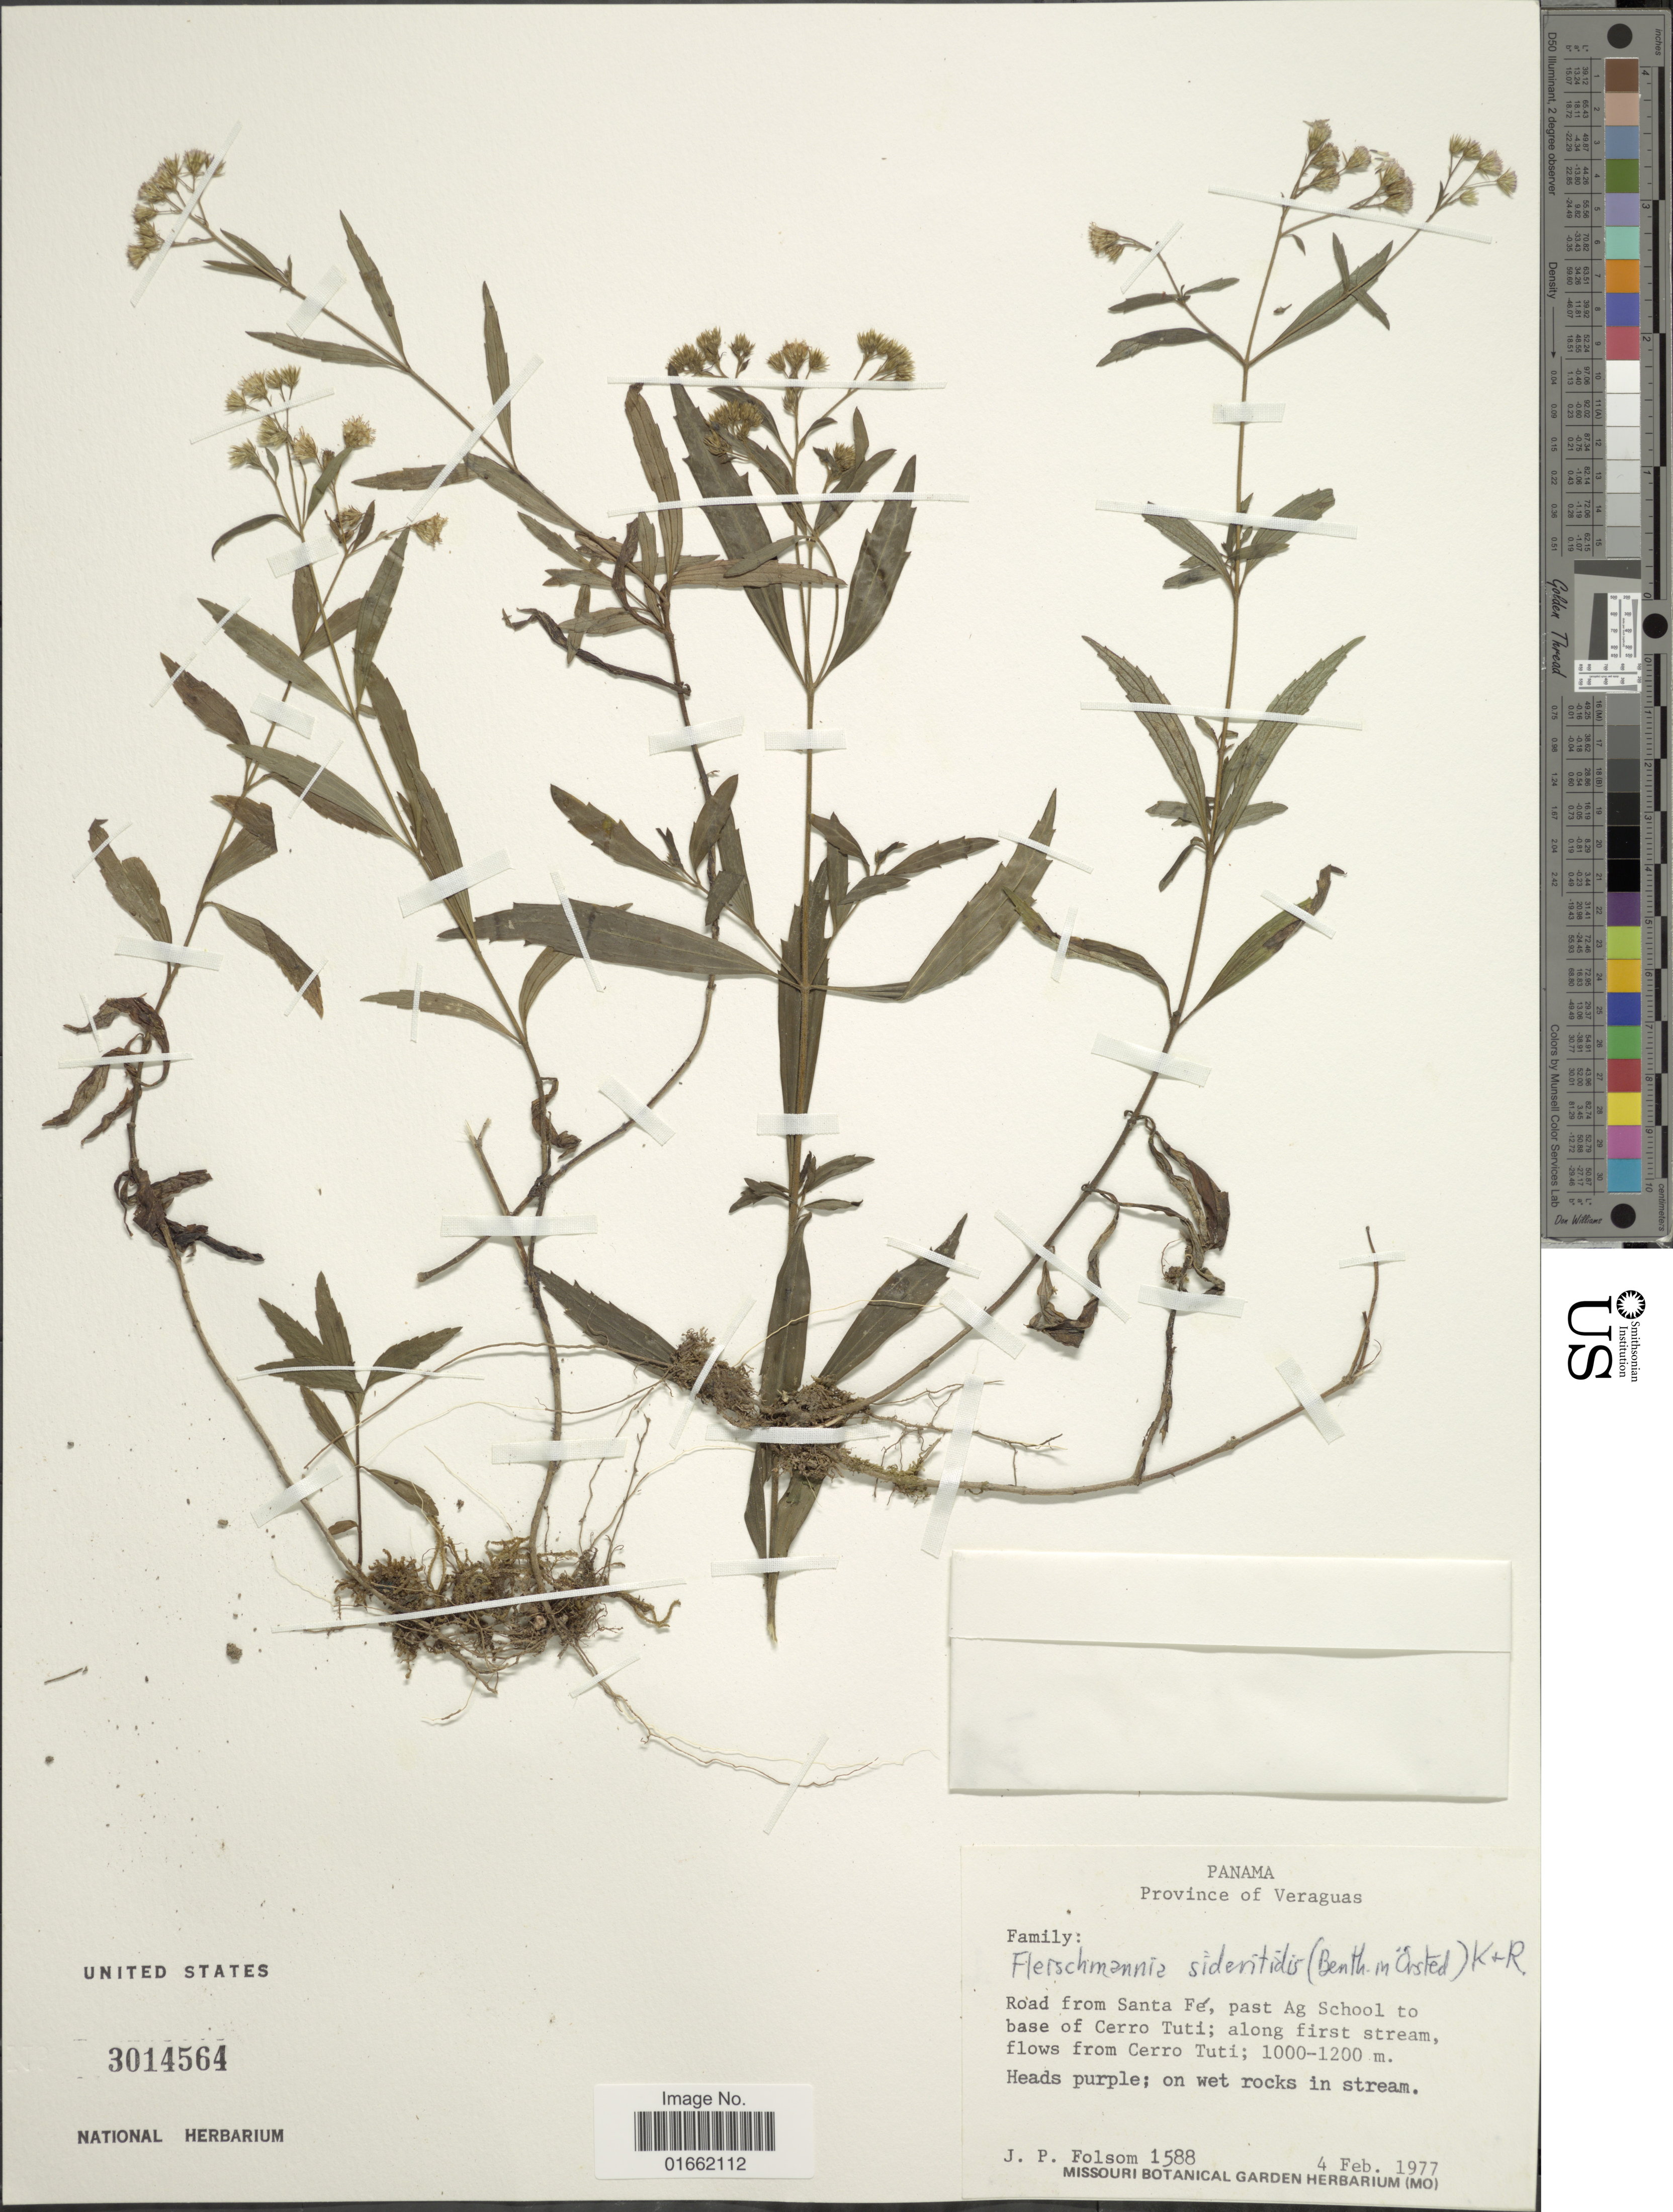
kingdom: Plantae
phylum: Tracheophyta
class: Magnoliopsida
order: Asterales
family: Asteraceae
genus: Fleischmannia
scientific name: Fleischmannia sideritides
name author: (Benth. in Oerst.) R.M. King & H. Rob.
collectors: J. P. Folsom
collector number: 1588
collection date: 1977-02-04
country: Panama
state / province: Veraguas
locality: Province of Veraguas. Road from Santa Fé, past Ag School to base of Cerro Tuti; along first stream, flows from Cerro Tuti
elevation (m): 1000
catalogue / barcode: US 3014564